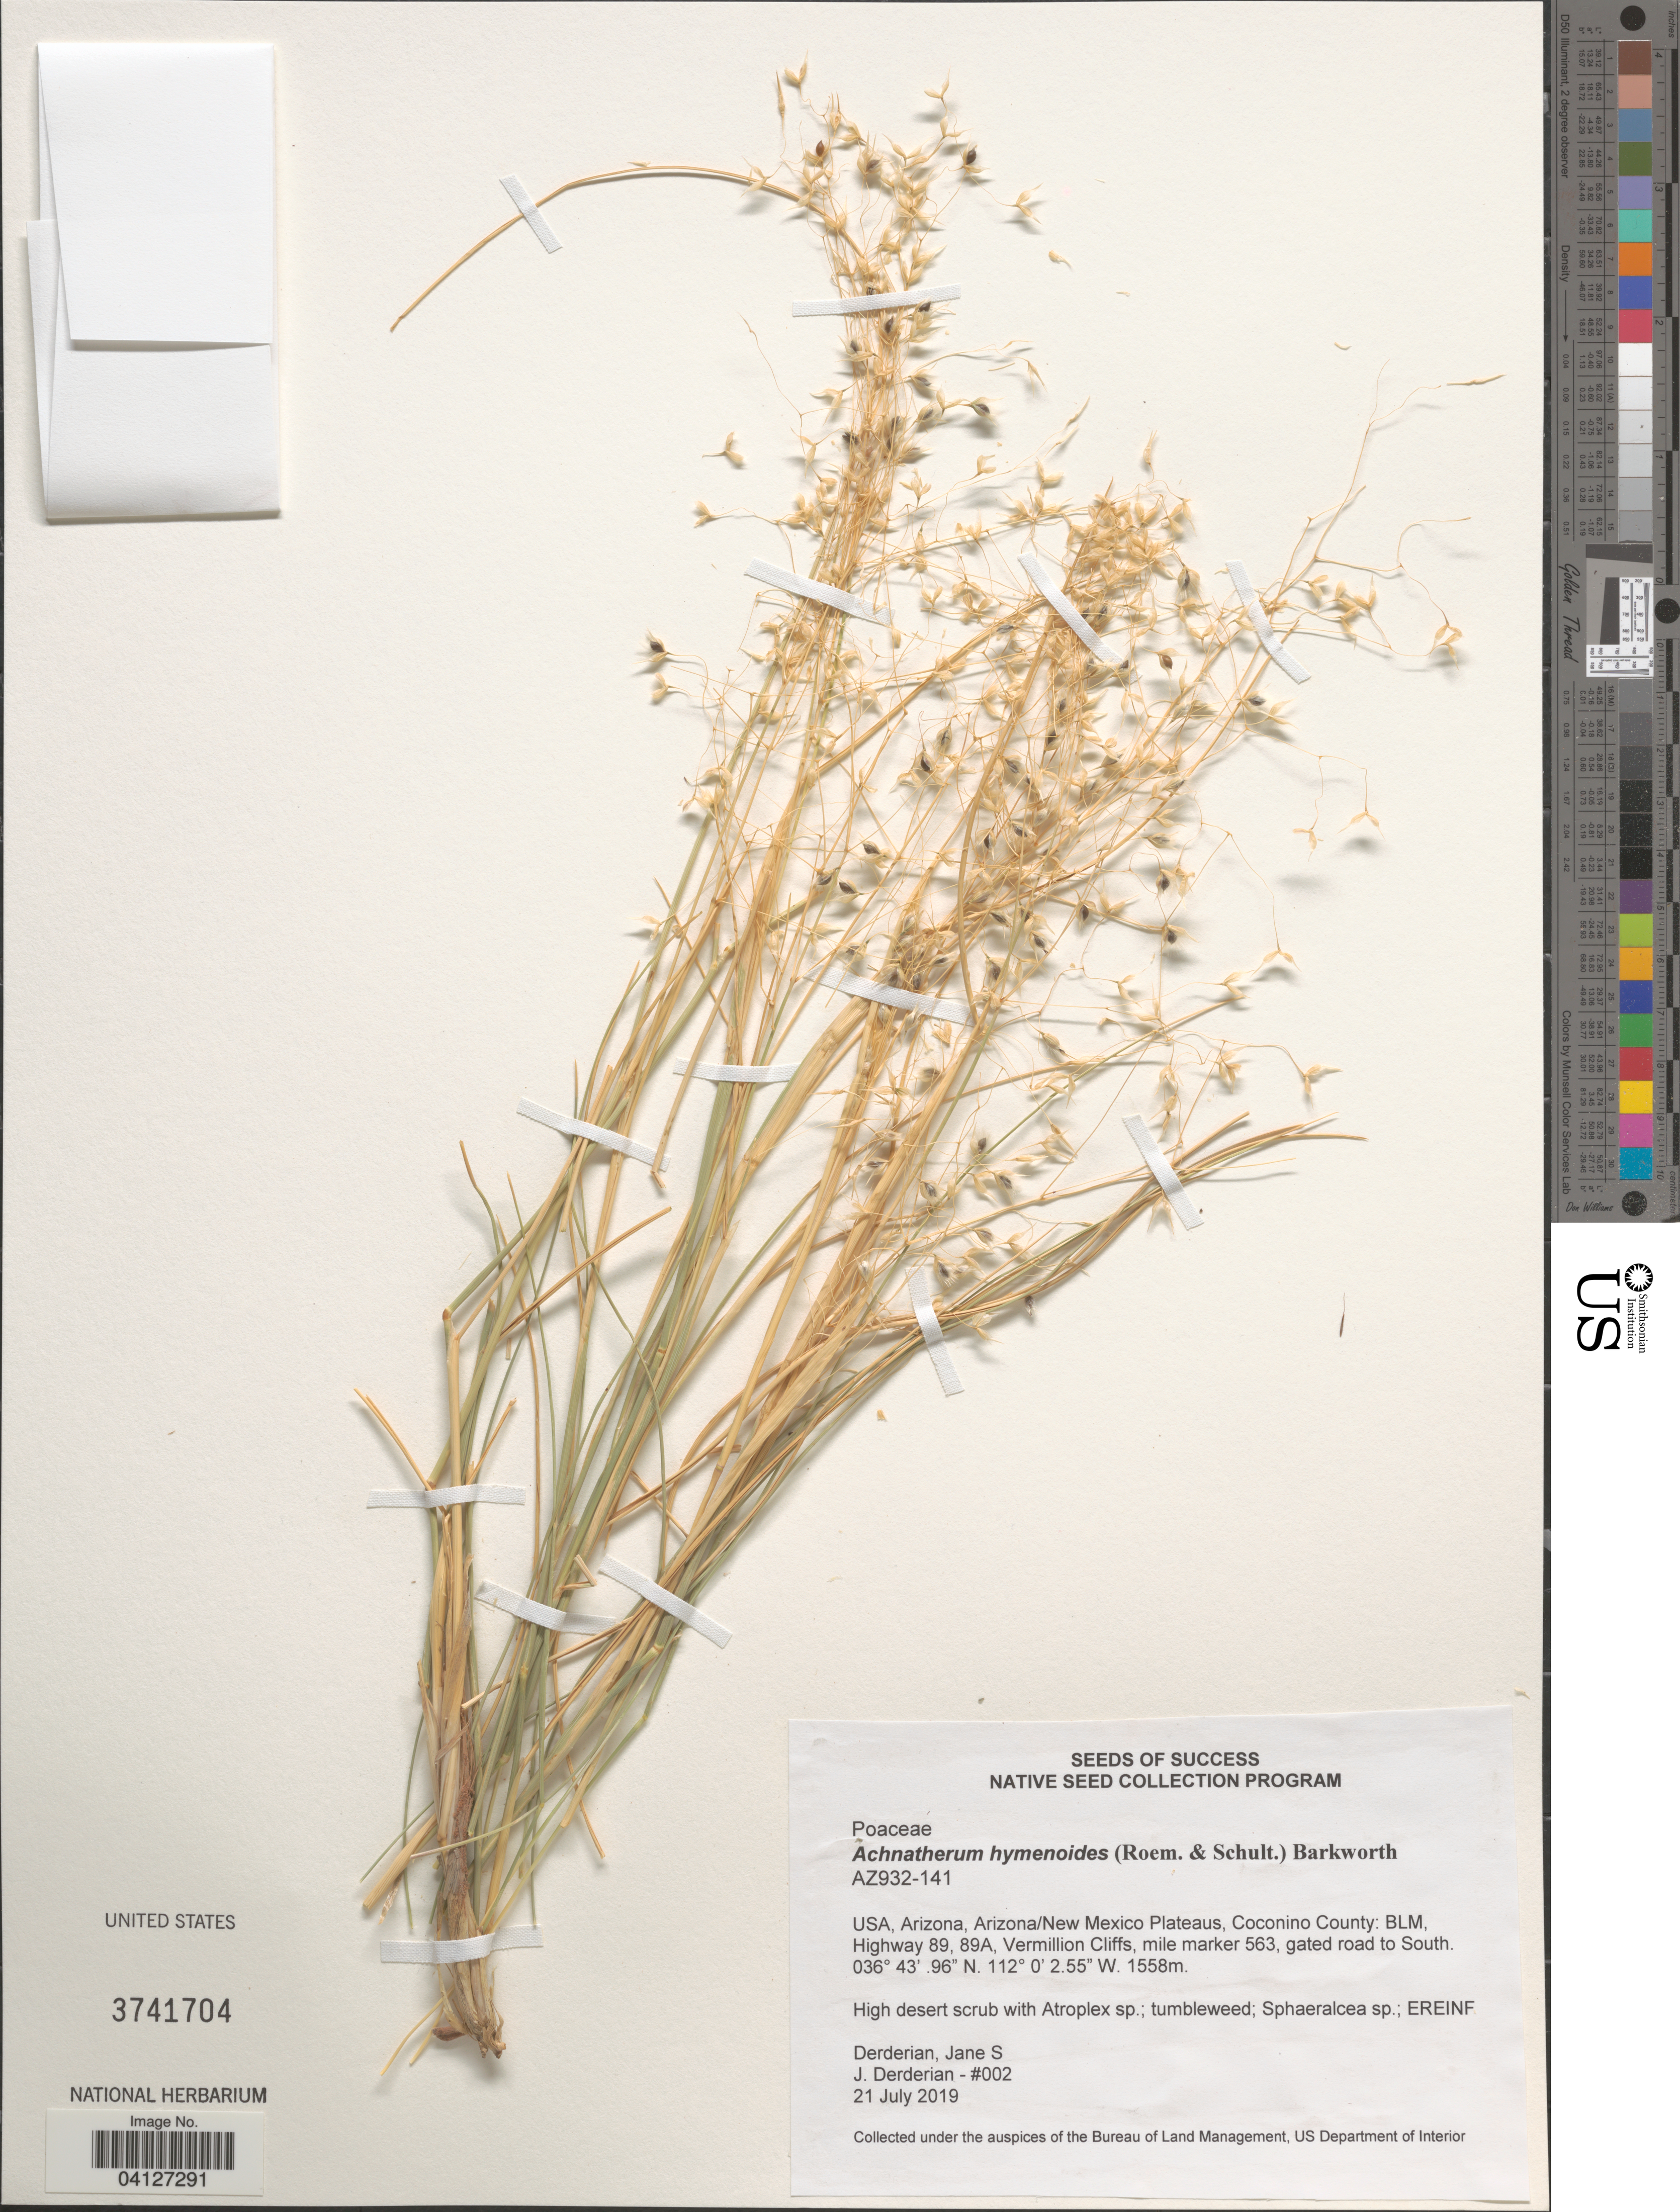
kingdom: Plantae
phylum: Tracheophyta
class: Liliopsida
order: Poales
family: Poaceae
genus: Achnatherum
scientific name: Achnatherum hymenoides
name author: (Roem. & Schult.) Barkworth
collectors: J. Derderian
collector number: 002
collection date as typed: Transcribed d/m/y: 21/7/2019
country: United States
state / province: Arizona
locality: Arizona/New Mexico Plateaus, Coconino County: BLM, Highway 89, 89A, Vermillion Cliffs, mile marker 563, gated road to South.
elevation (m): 1558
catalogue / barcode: US 3741704